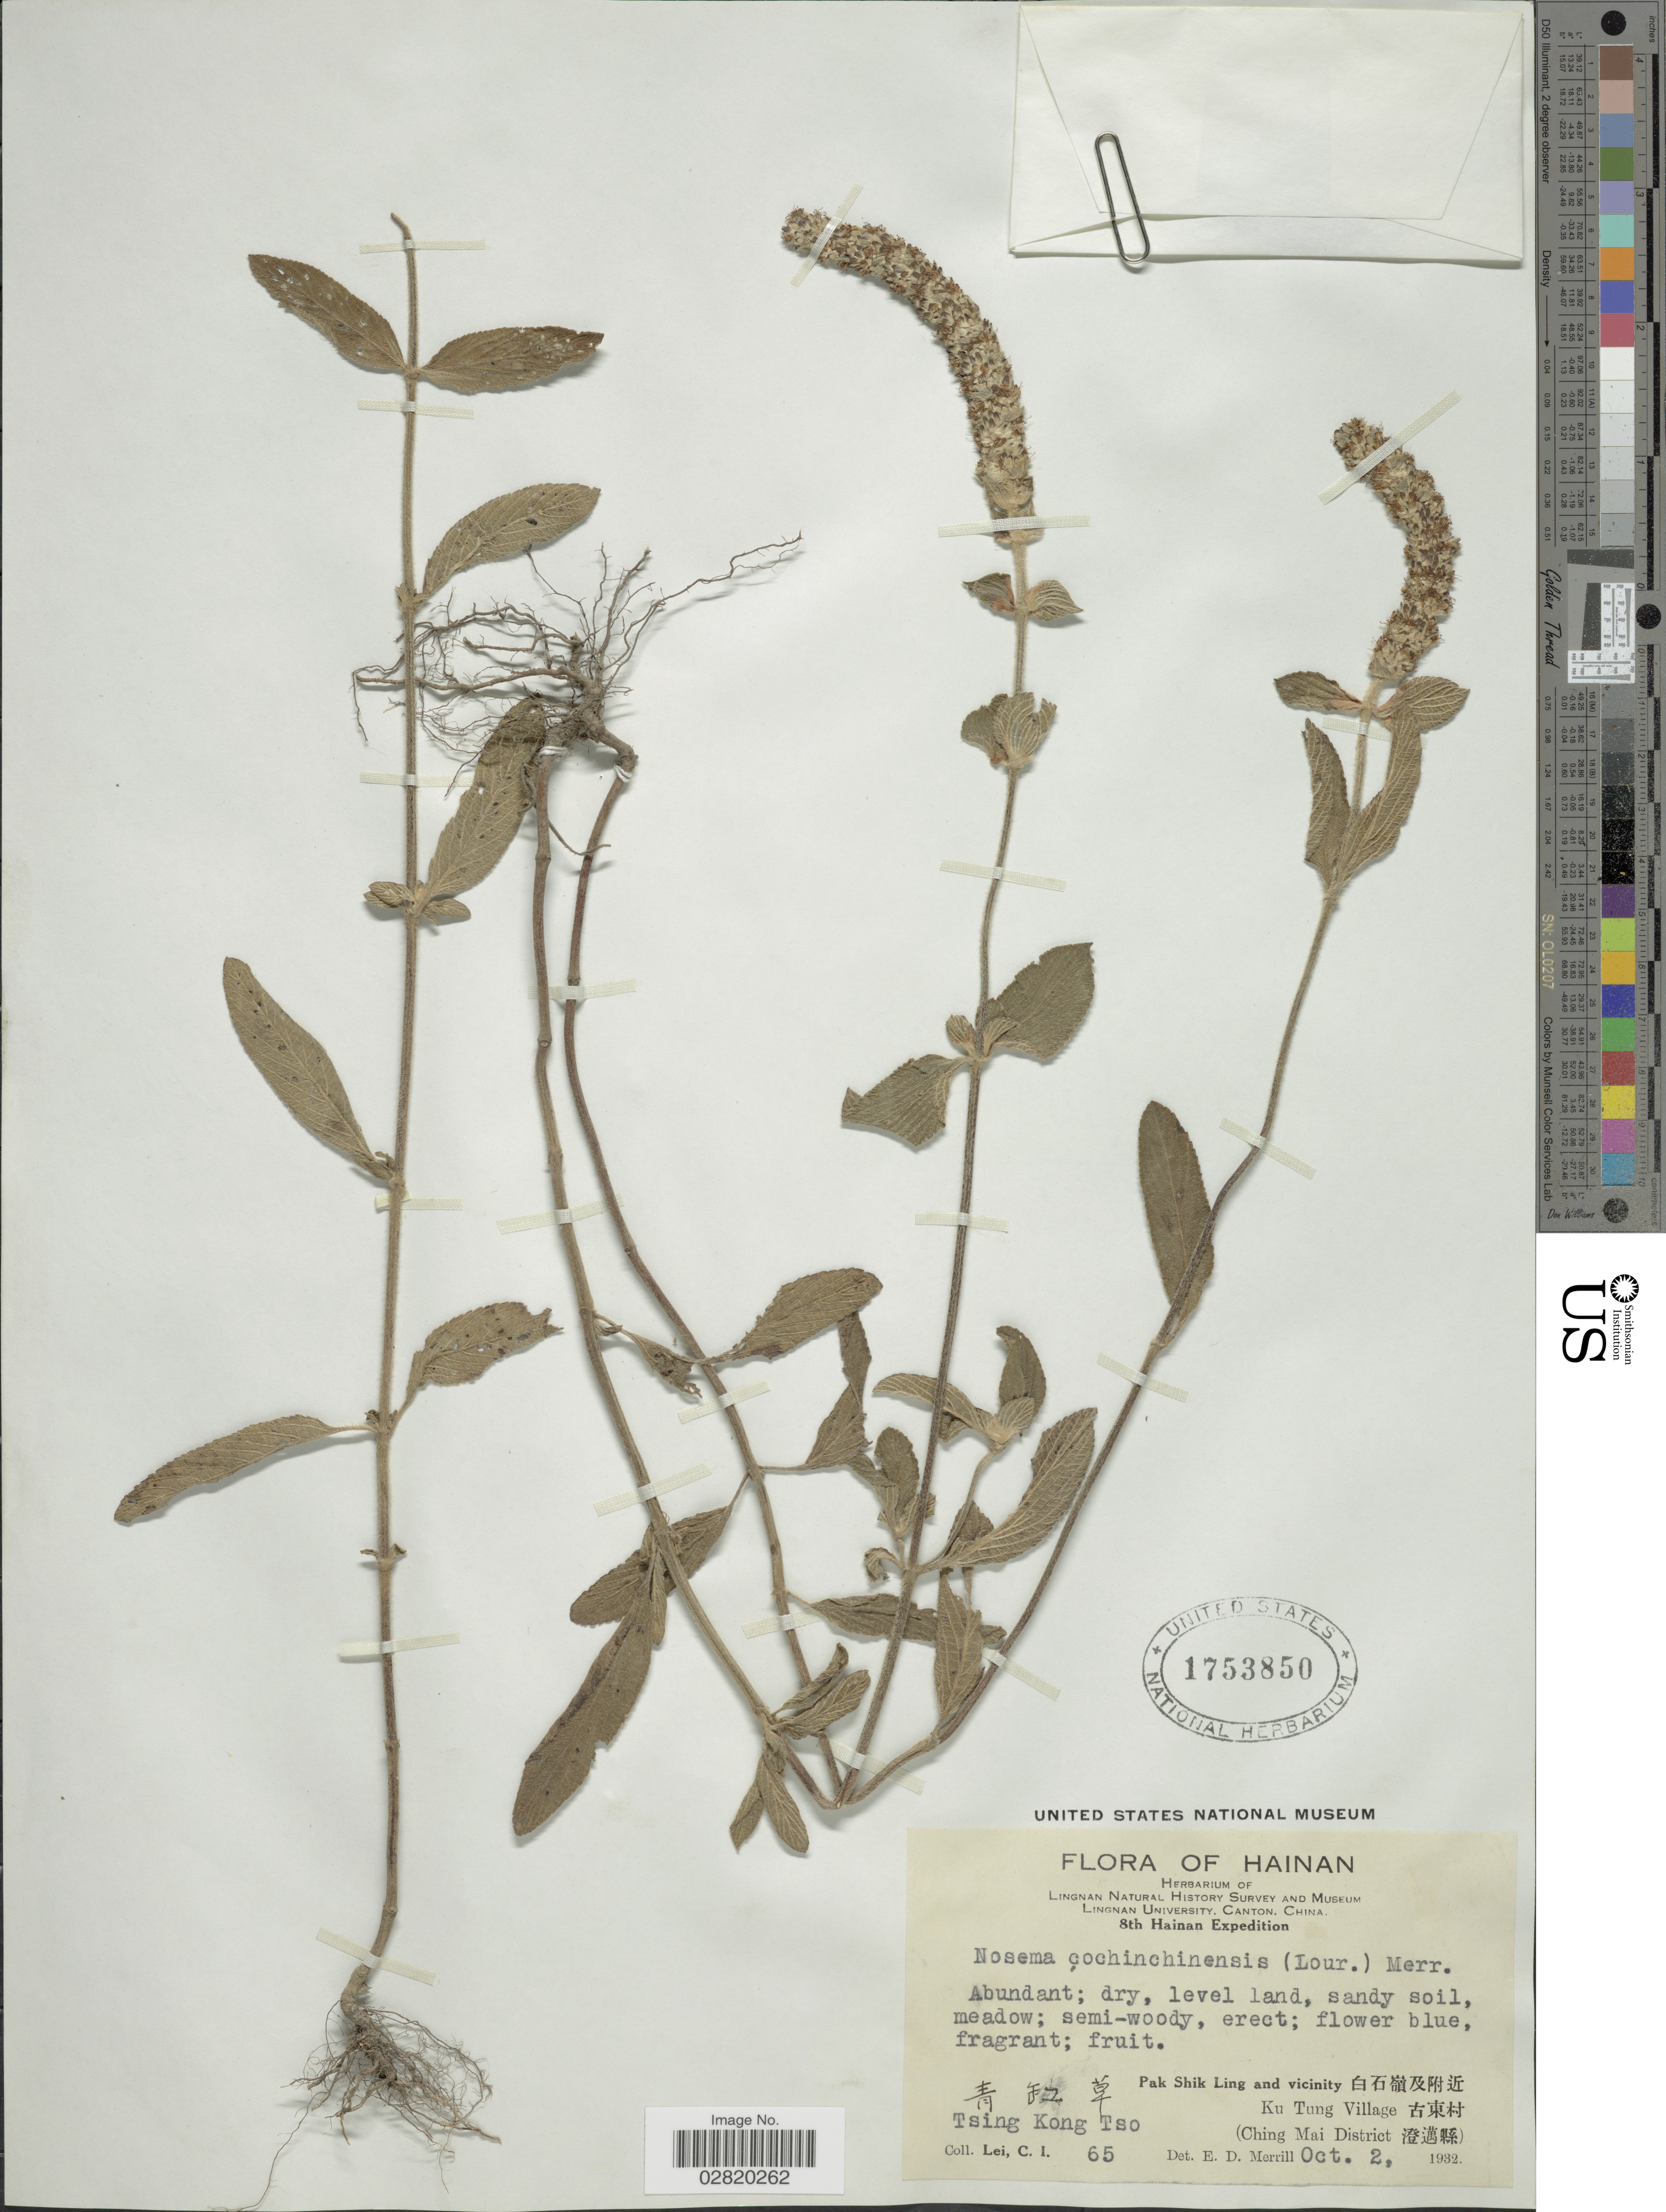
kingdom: Plantae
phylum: Tracheophyta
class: Magnoliopsida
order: Lamiales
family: Lamiaceae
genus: Nosema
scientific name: Nosema cochinchinensis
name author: (Lour.) Merr.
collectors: C. I. Lei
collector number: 65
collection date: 1932-10-02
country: China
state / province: Hainan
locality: Tsing Kong Tso. Pak Shik Ling and vicinity. Ku Tung Village. (Ching Mai District).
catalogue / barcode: US 1753850